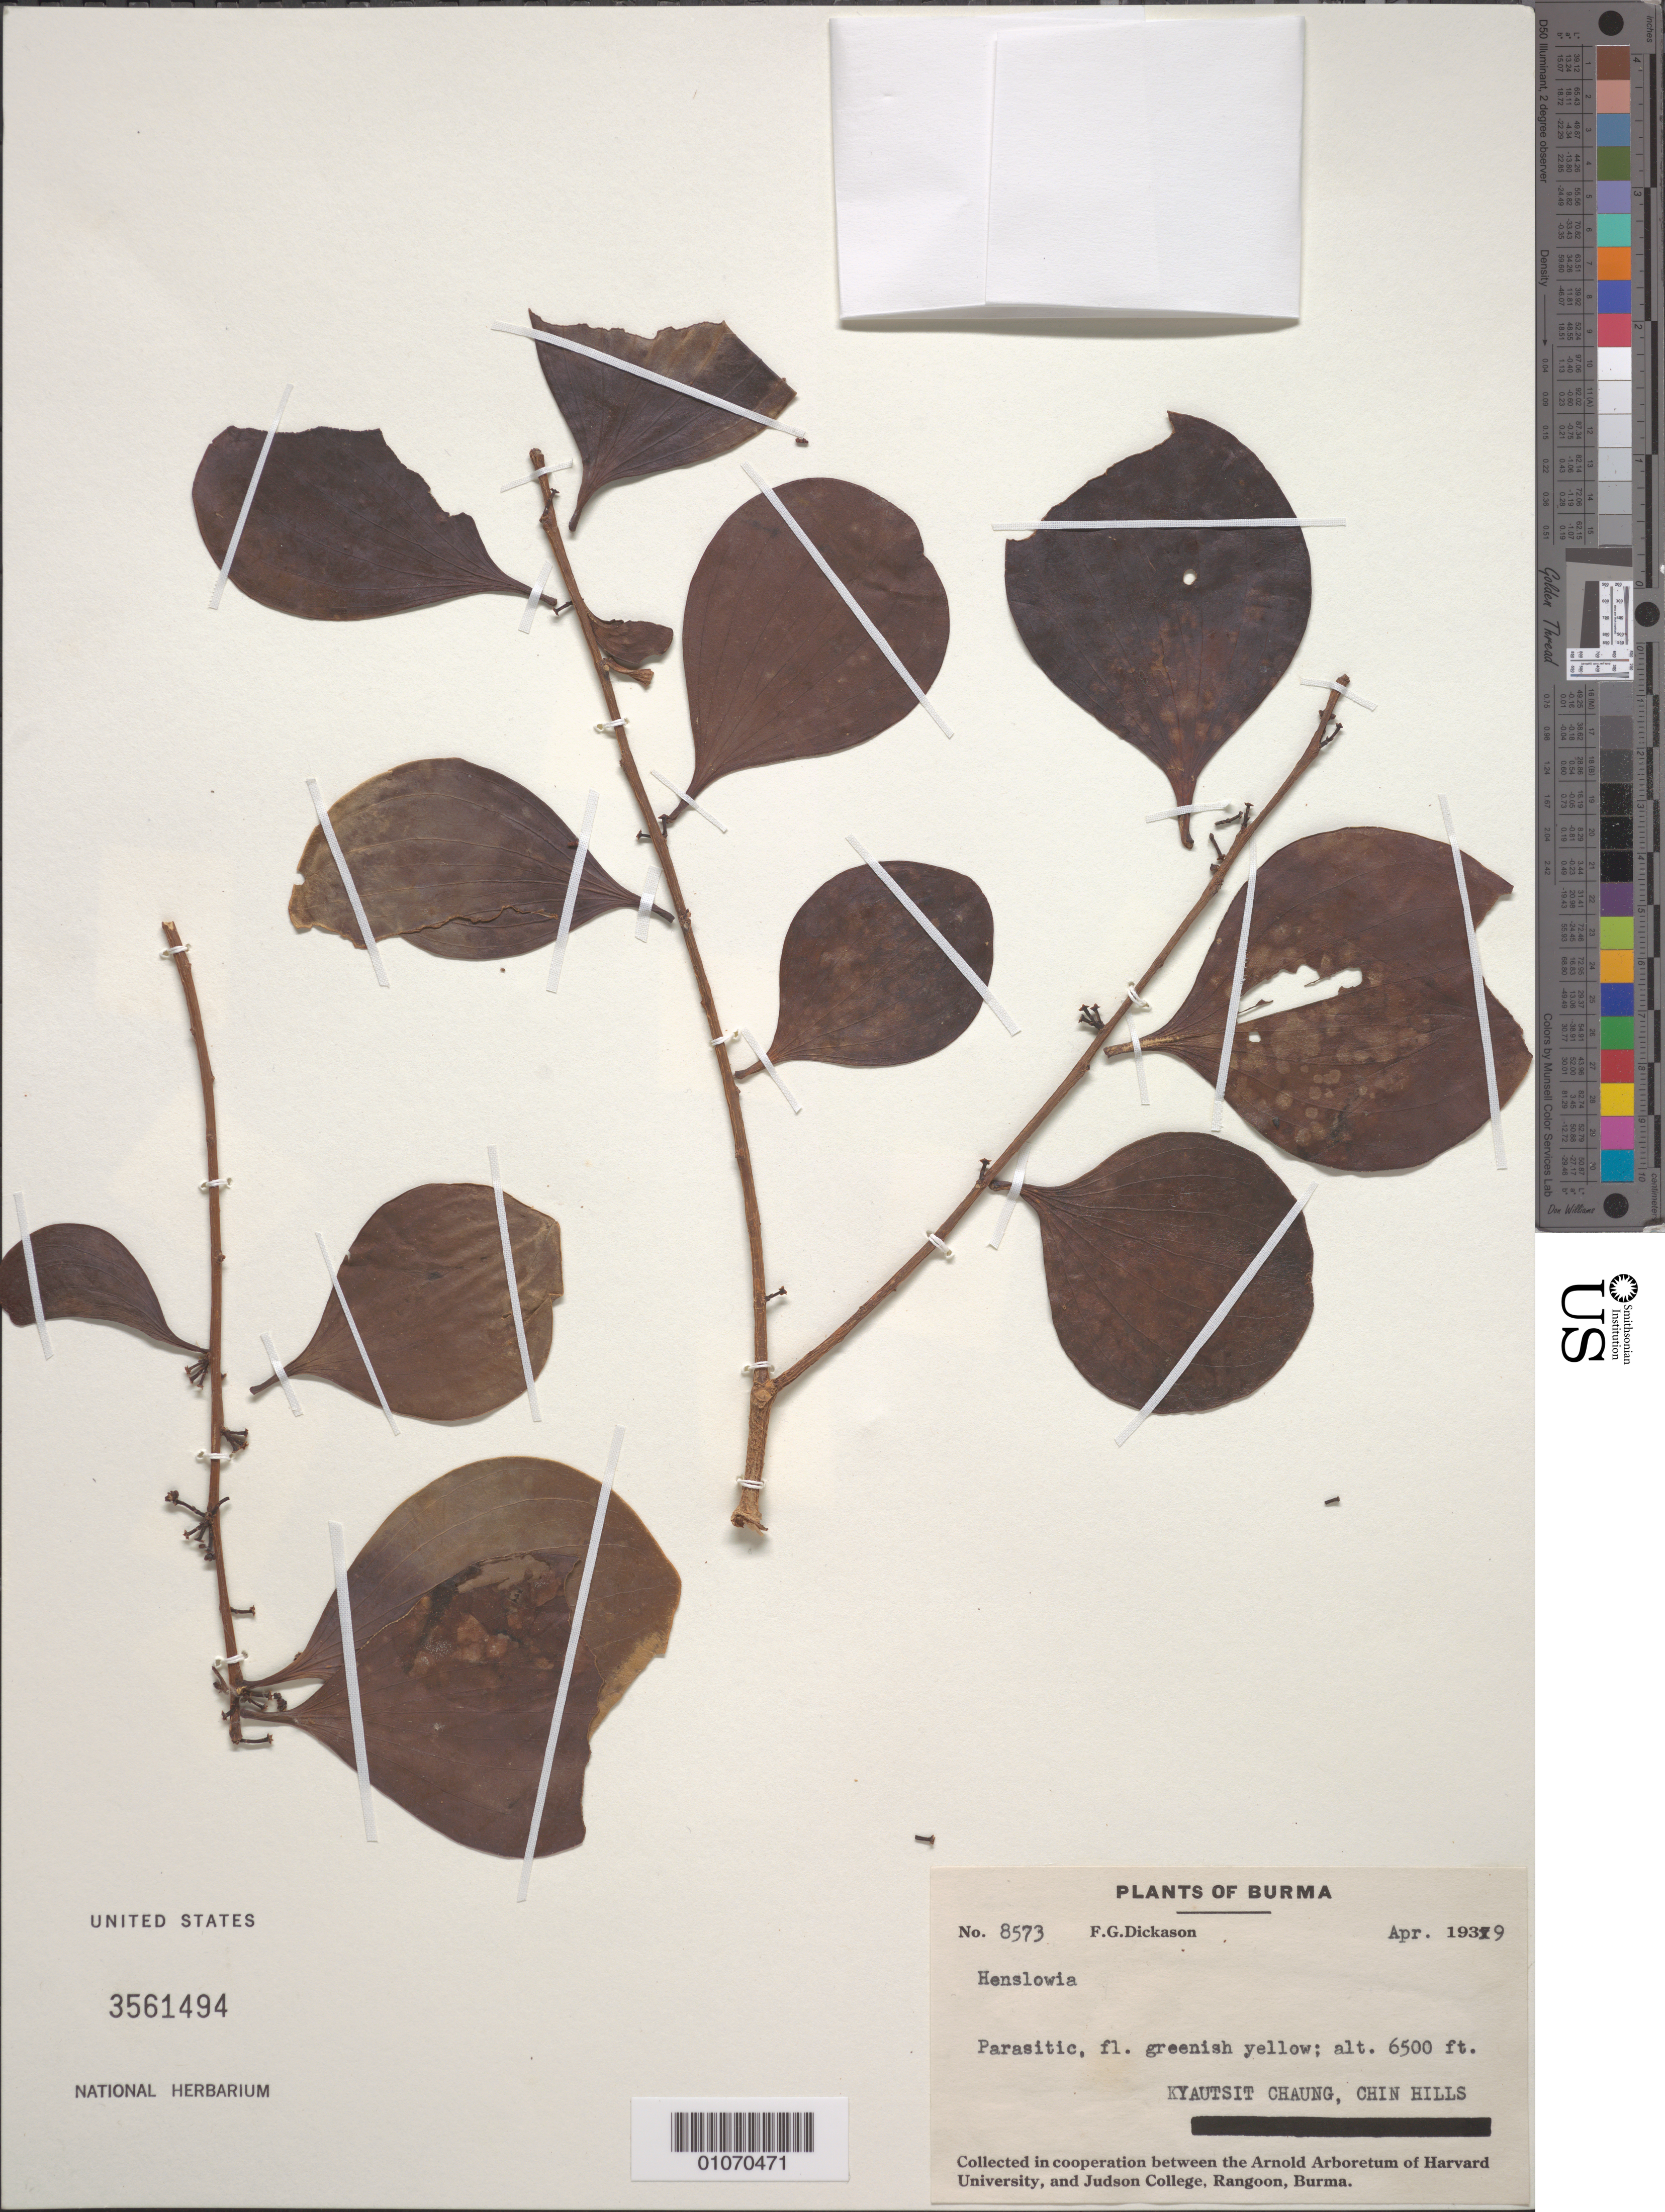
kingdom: Plantae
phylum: Tracheophyta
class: Magnoliopsida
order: Myrtales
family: Crypteroniaceae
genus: Henslowia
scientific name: Henslowia sp.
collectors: F. Dickason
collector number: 8573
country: Myanmar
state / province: Chin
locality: Kyautsit Chaung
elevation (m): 1981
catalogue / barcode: US 3561494